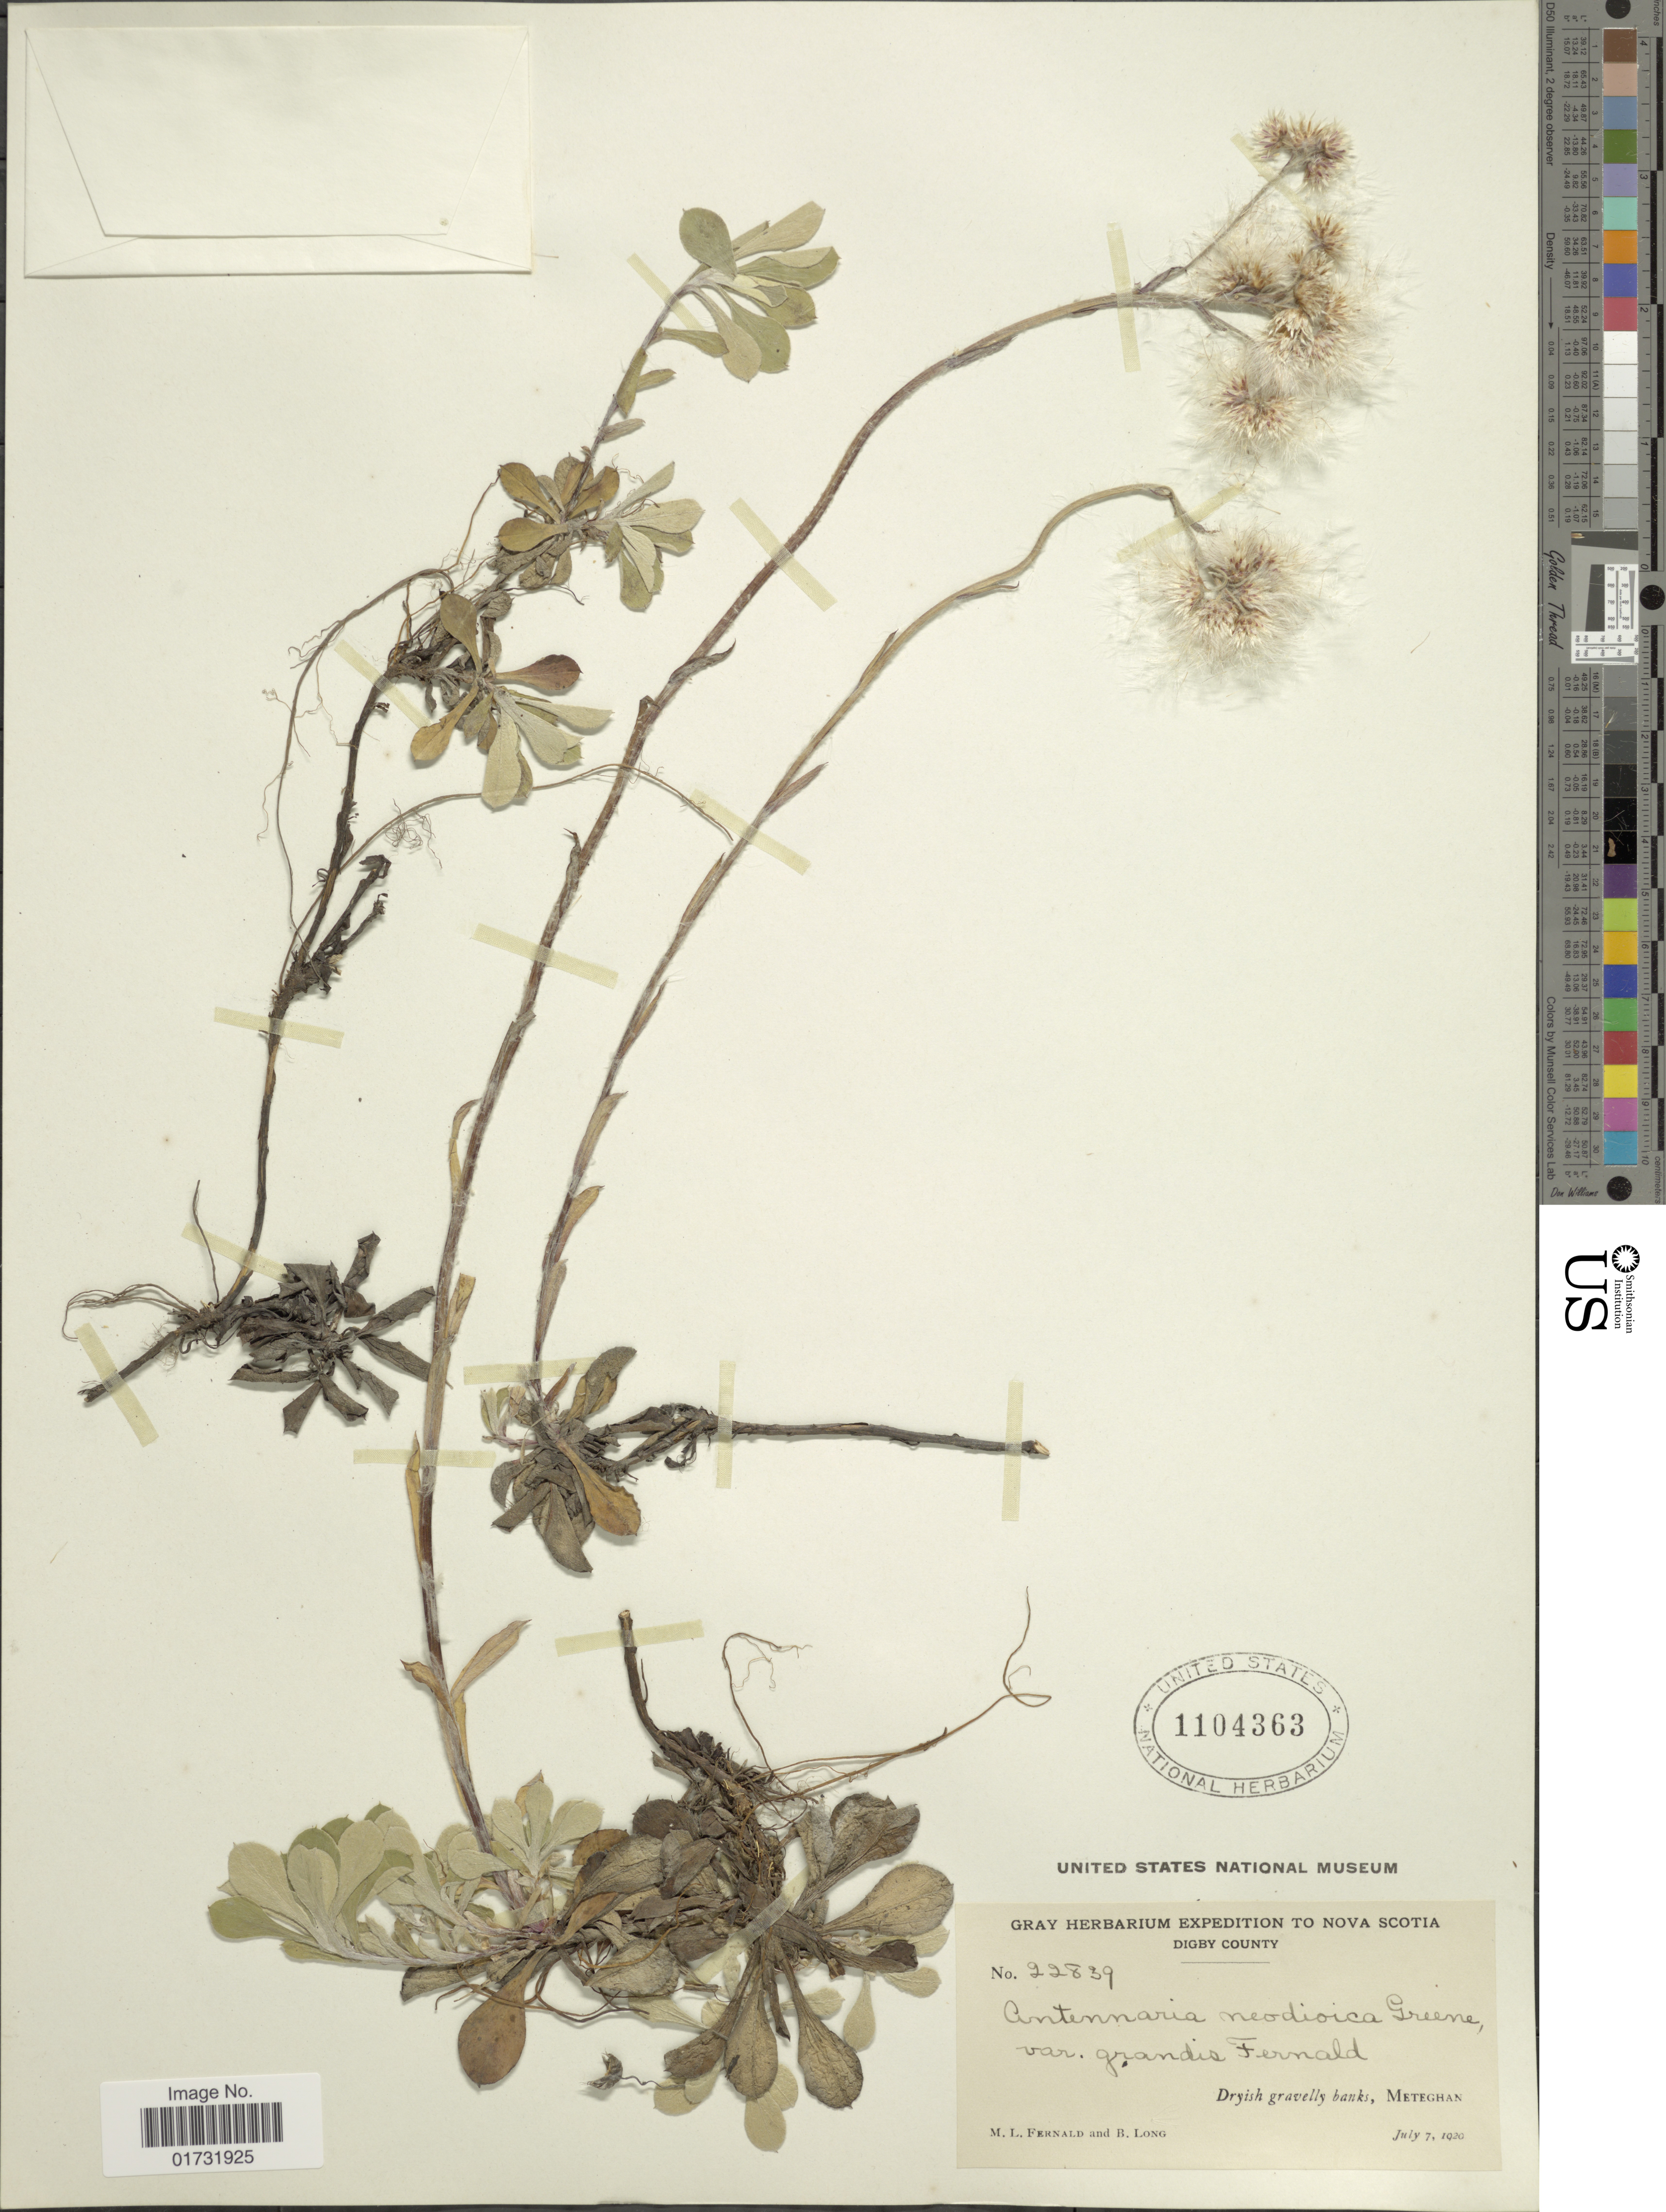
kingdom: Plantae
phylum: Tracheophyta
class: Magnoliopsida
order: Asterales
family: Asteraceae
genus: Antennaria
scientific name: Antennaria neodioica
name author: Greene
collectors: M. L. Fernald & B. Long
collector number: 22839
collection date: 1920-07-07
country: Canada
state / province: Nova Scotia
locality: Digby County. Meteghan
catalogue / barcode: US 1104363